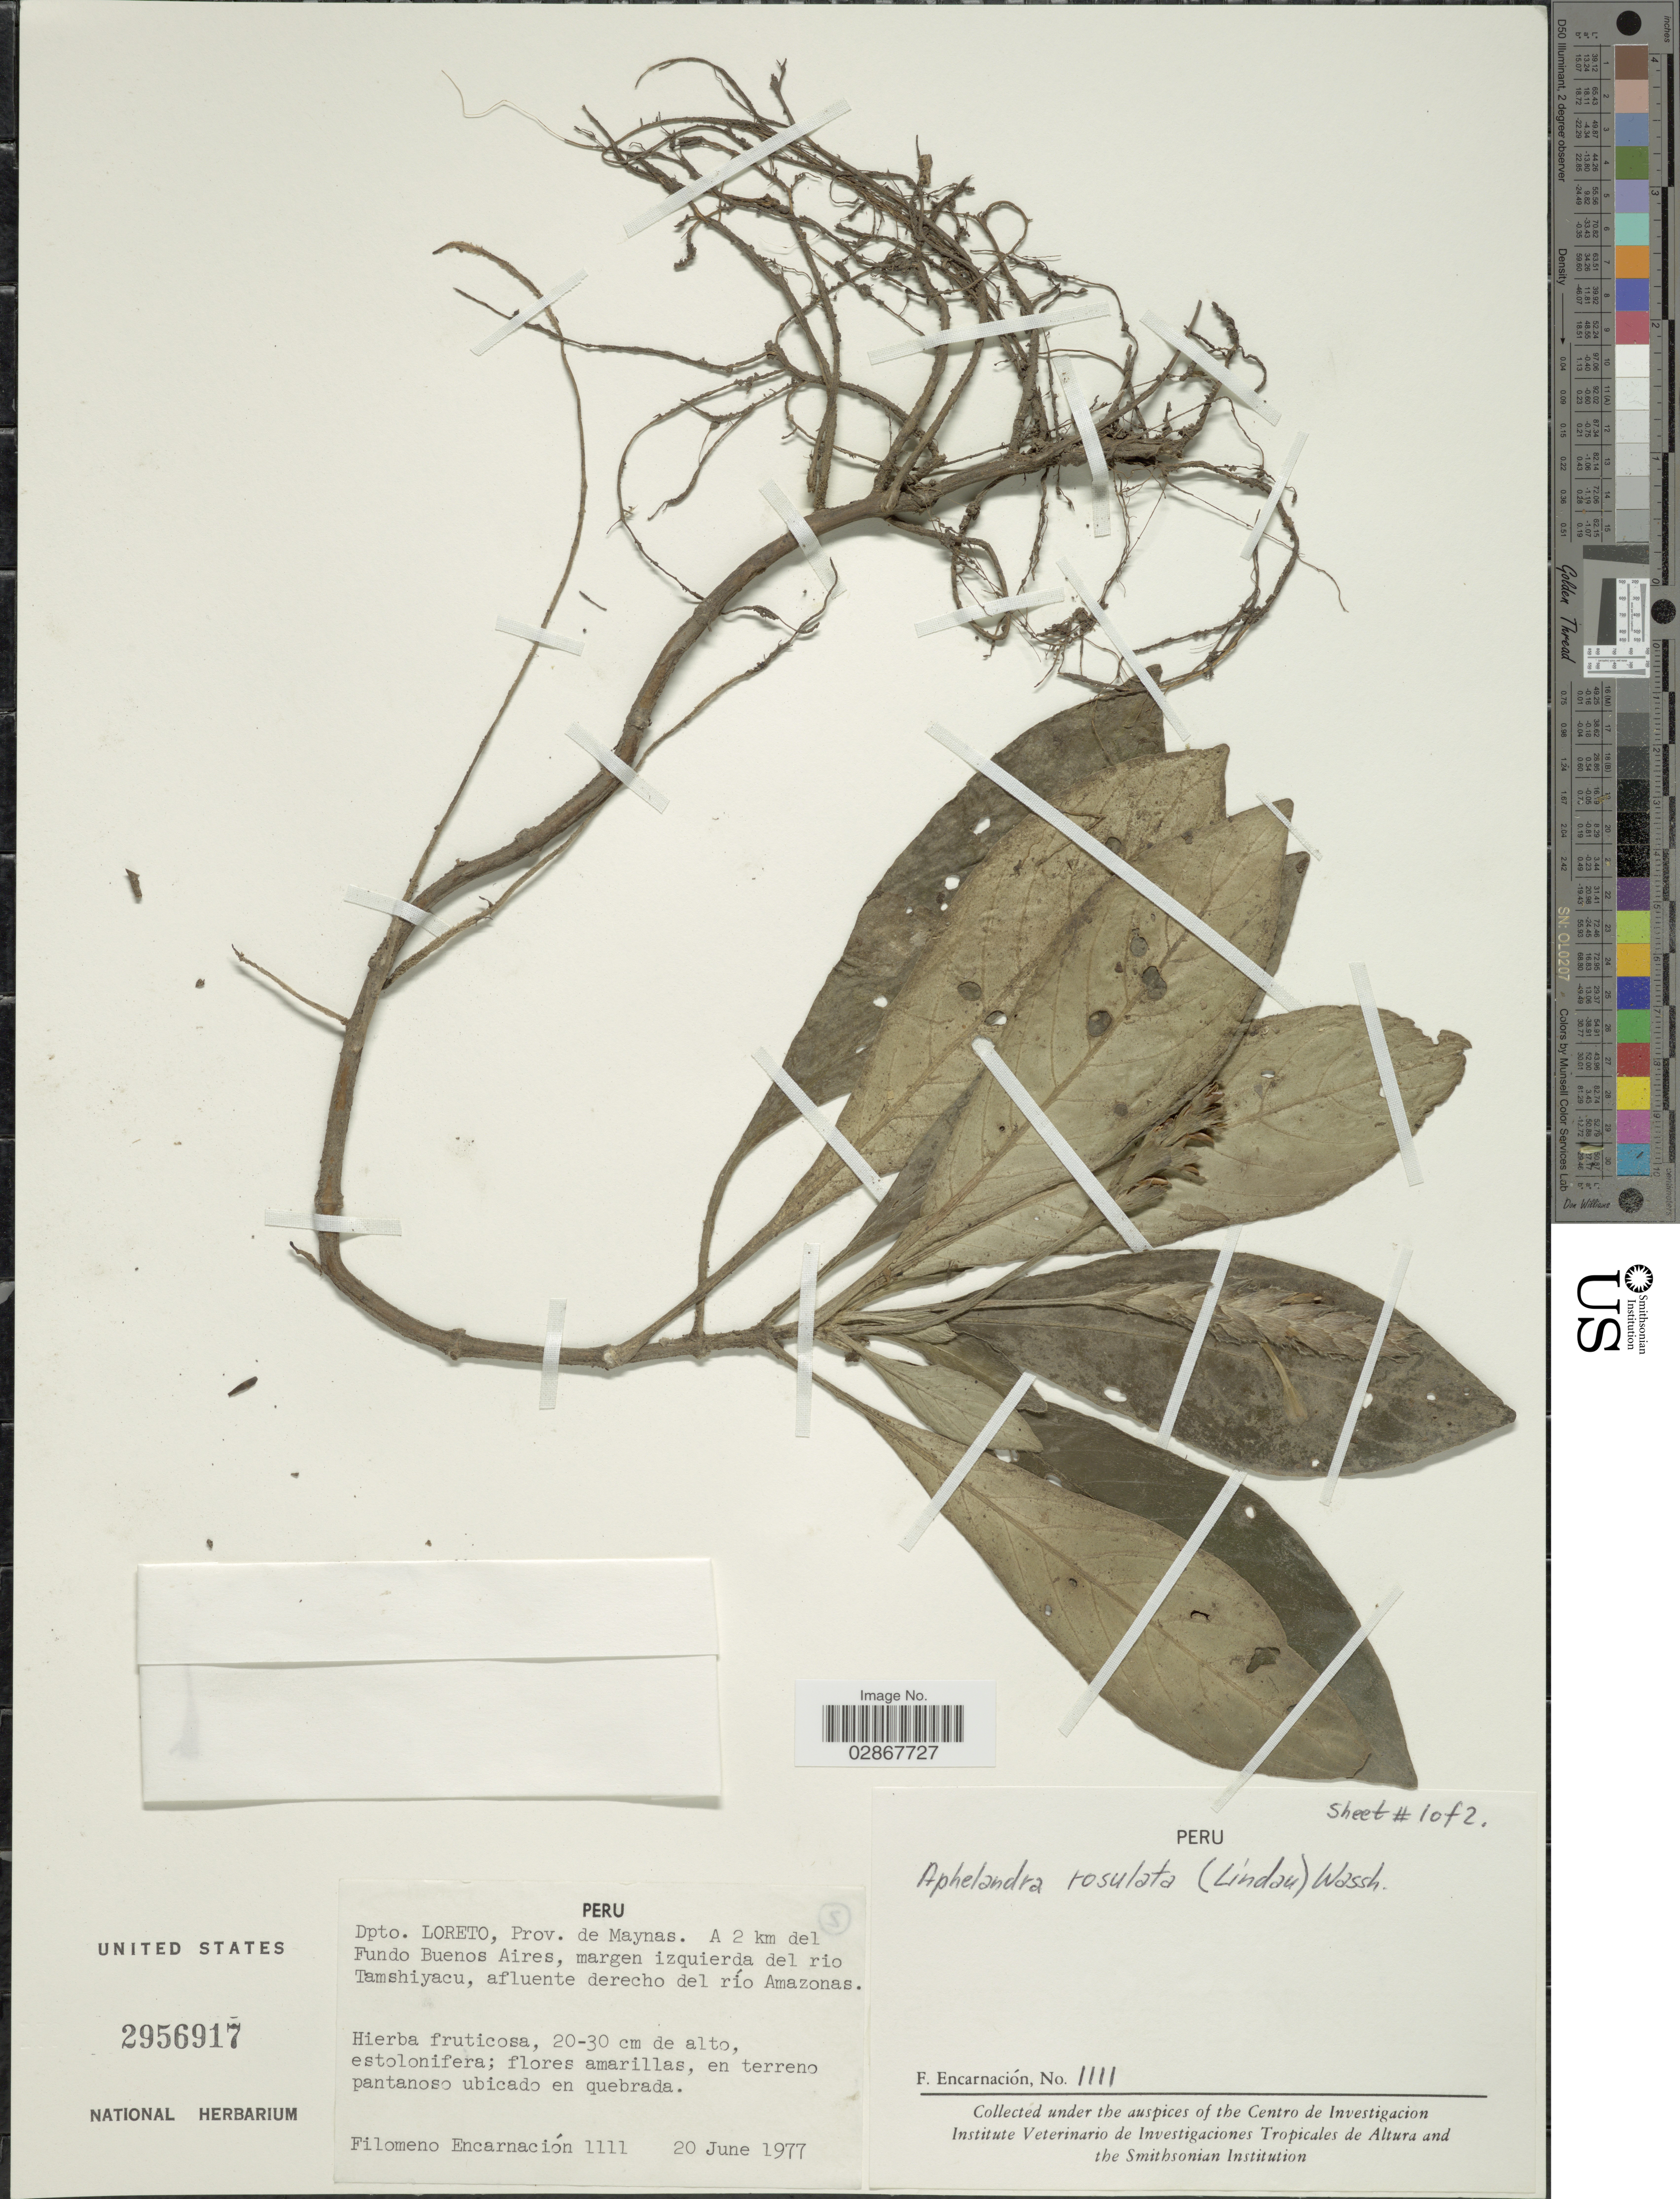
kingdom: Plantae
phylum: Tracheophyta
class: Magnoliopsida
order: Lamiales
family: Acanthaceae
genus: Aphelandra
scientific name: Aphelandra rosulata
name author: (Lindau) Wassh.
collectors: F. Encarnación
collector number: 1111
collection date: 1977-06-20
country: Peru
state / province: Loreto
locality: Dpto. Loreto, Prov. de Maynas. A 2 km del Fundo Buenos Aires, margen izquierda del rio Tamshiyacu, afluente derecho del río Amazonas.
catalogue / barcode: US 2956917